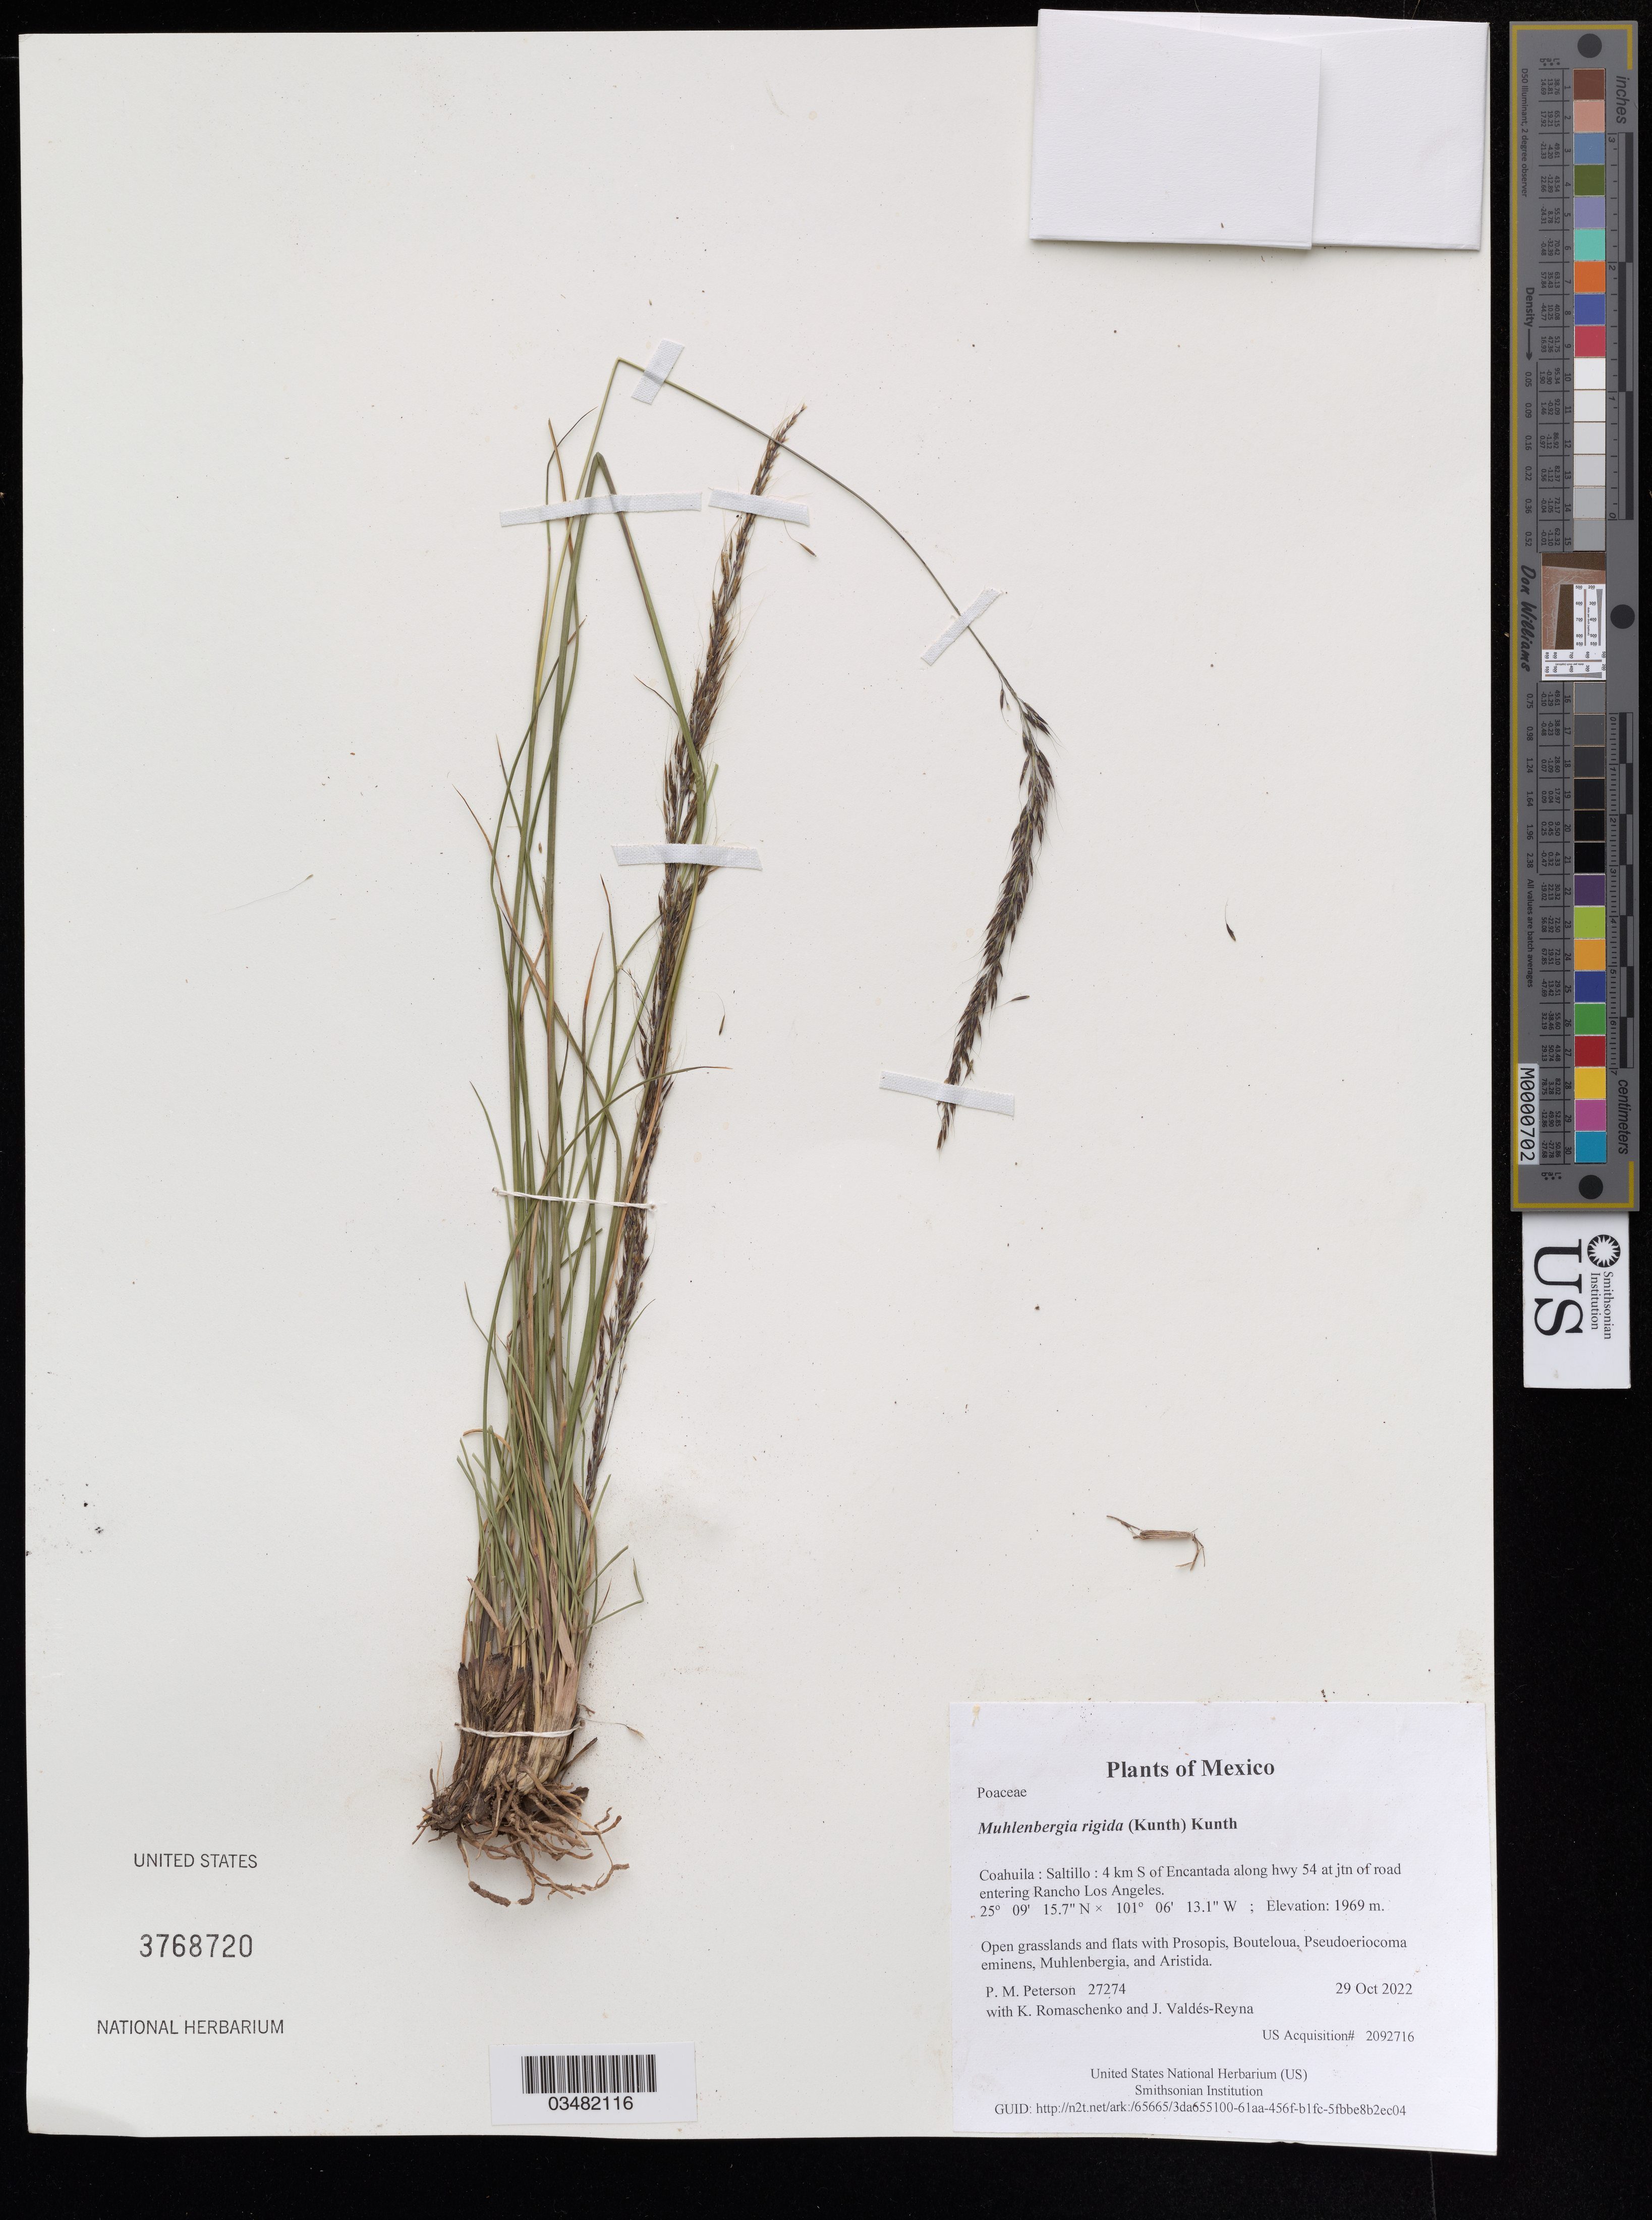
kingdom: Plantae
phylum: Tracheophyta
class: Liliopsida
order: Poales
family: Poaceae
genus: Muhlenbergia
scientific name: Muhlenbergia rigida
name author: (Kunth) Kunth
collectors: P. M. Peterson, K. Romaschenko & J. Valdés-Reyna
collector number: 27274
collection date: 2022-10-29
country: México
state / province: Coahuila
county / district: Saltillo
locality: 4 km S of Encantada along hwy 54 at jtn of road entering Rancho Los Angeles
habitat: Open grasslands and flats with Prosopis, Bouteloua, Pseudoeriocoma eminens, Muhlenbergia, and Aristida.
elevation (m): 1969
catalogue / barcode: US 376820